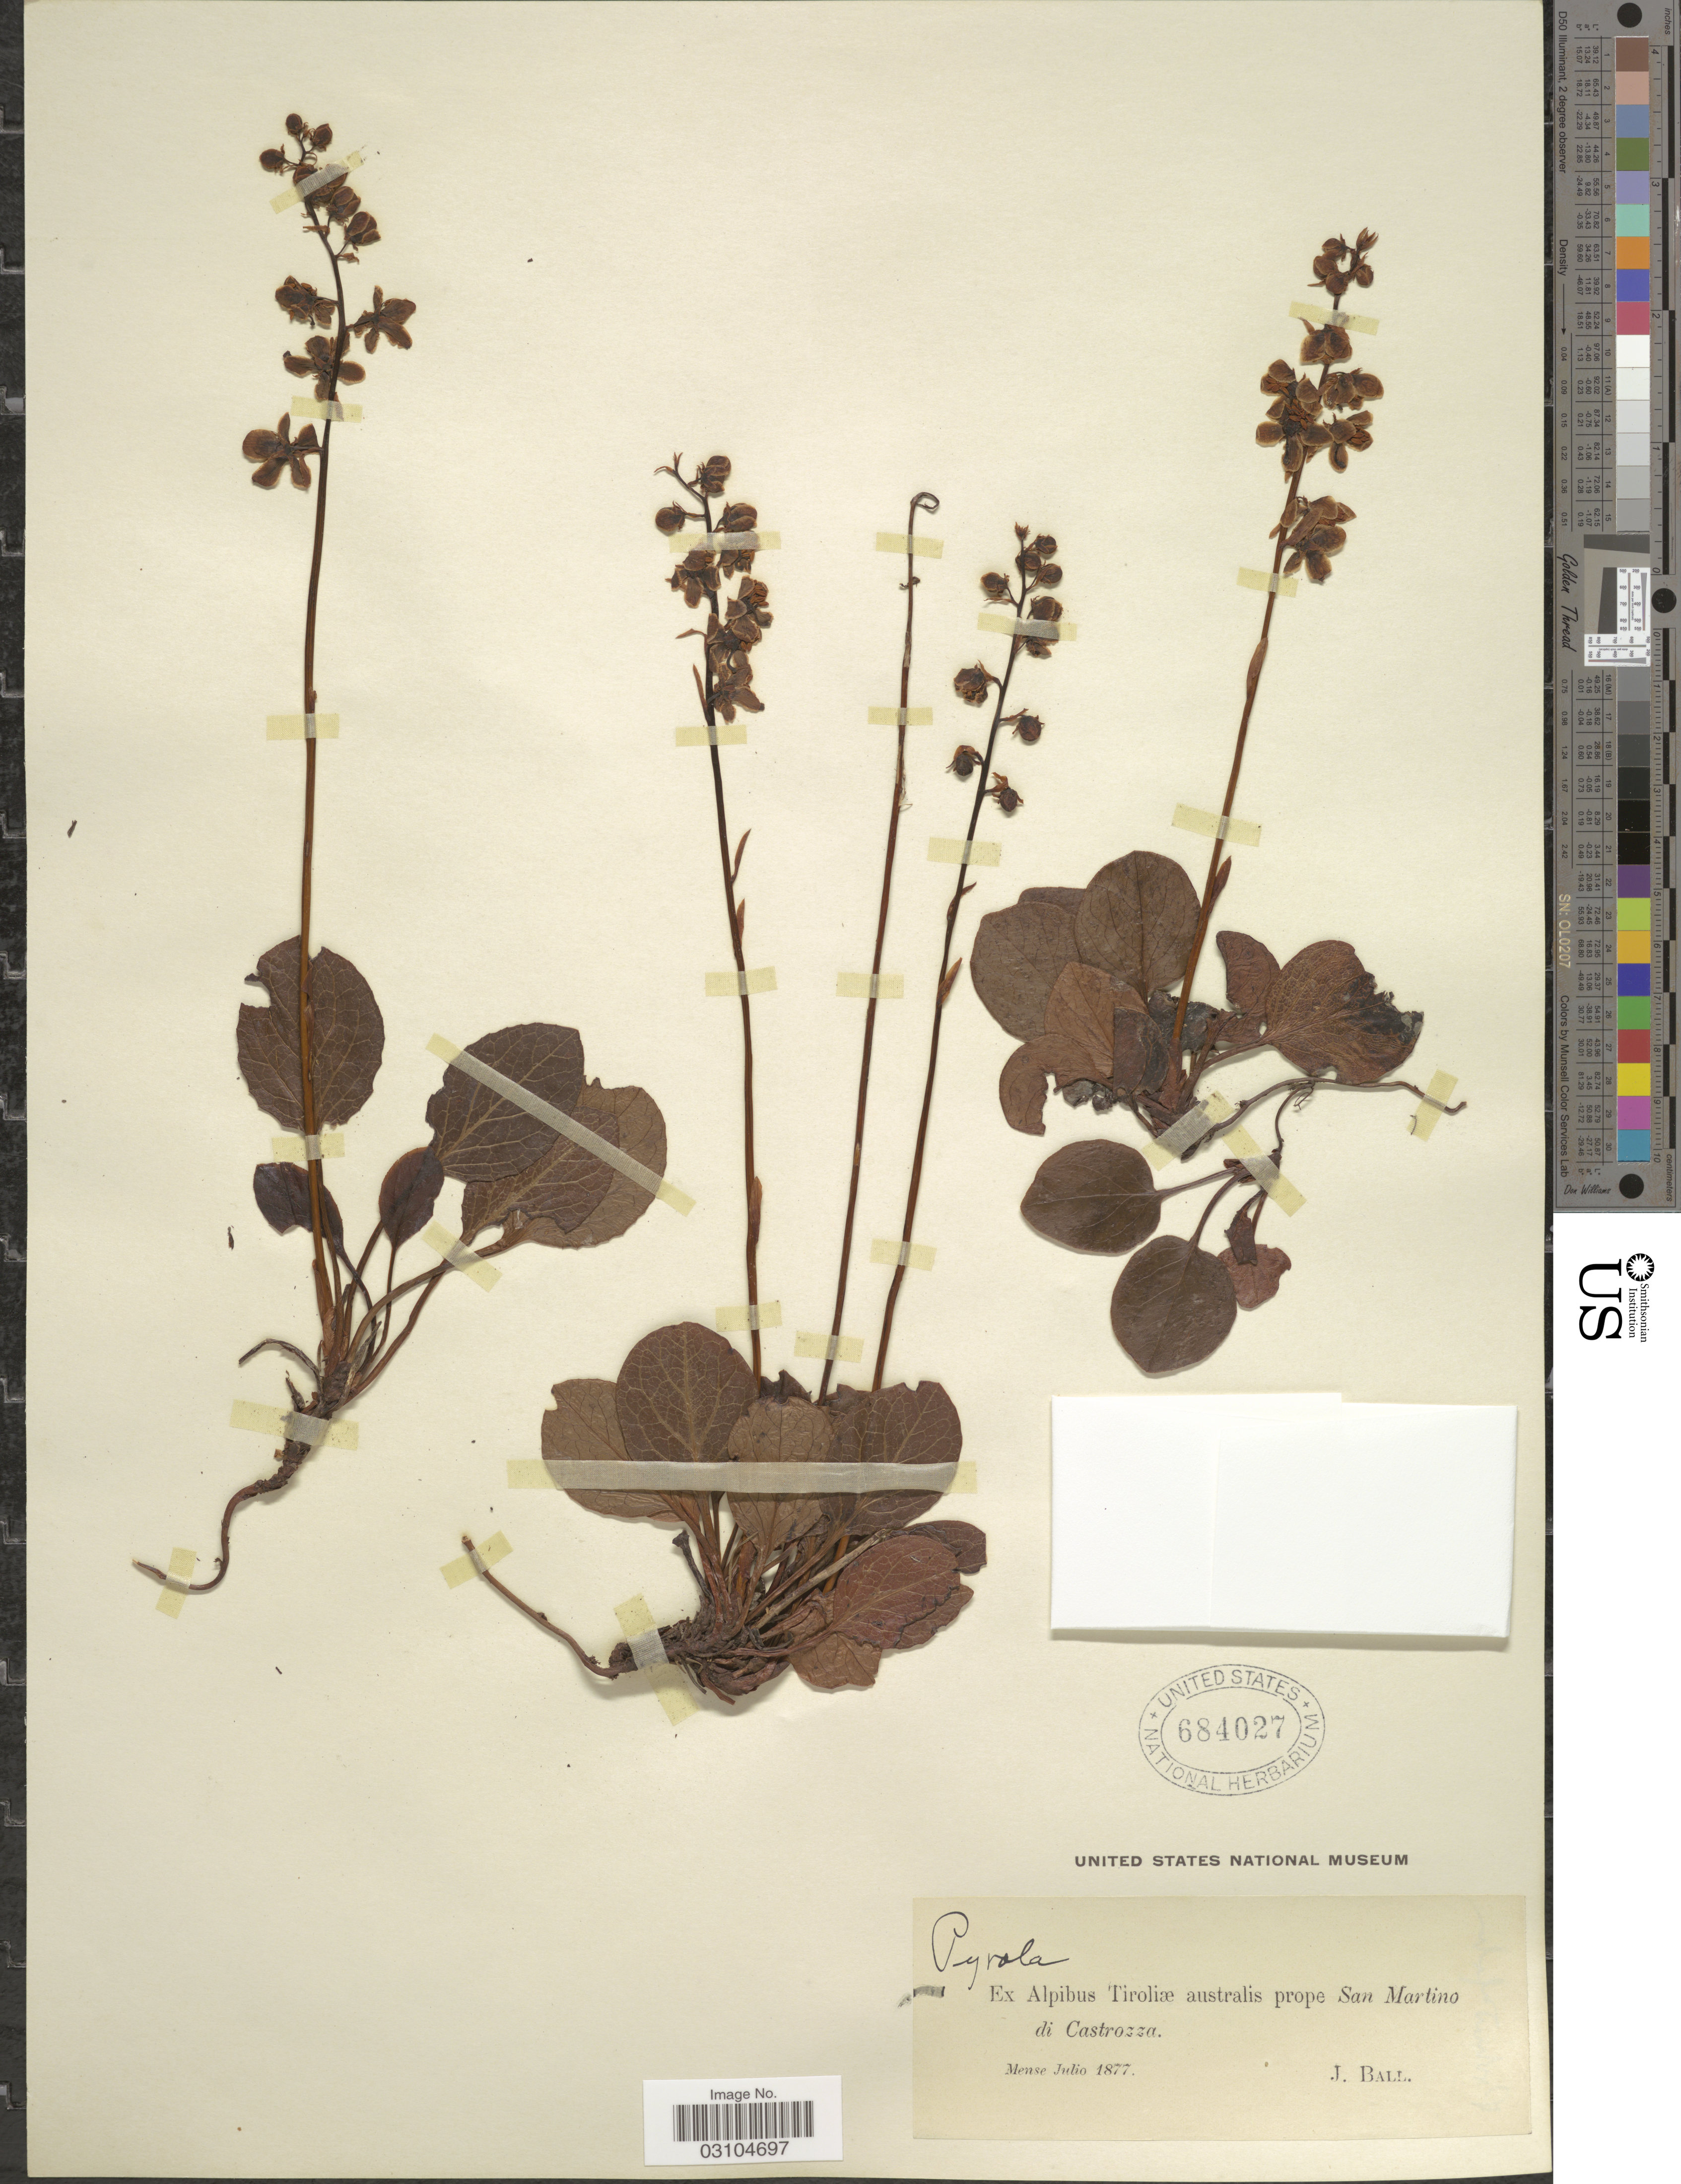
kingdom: Plantae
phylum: Tracheophyta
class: Magnoliopsida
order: Ericales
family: Ericaceae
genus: Pyrola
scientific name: Pyrola rotundifolia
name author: L.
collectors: J. Ball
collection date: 1877-07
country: Italy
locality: Ex Alipibus Tirolæ australis prope San Martino di Castrozza.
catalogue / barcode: US 684027